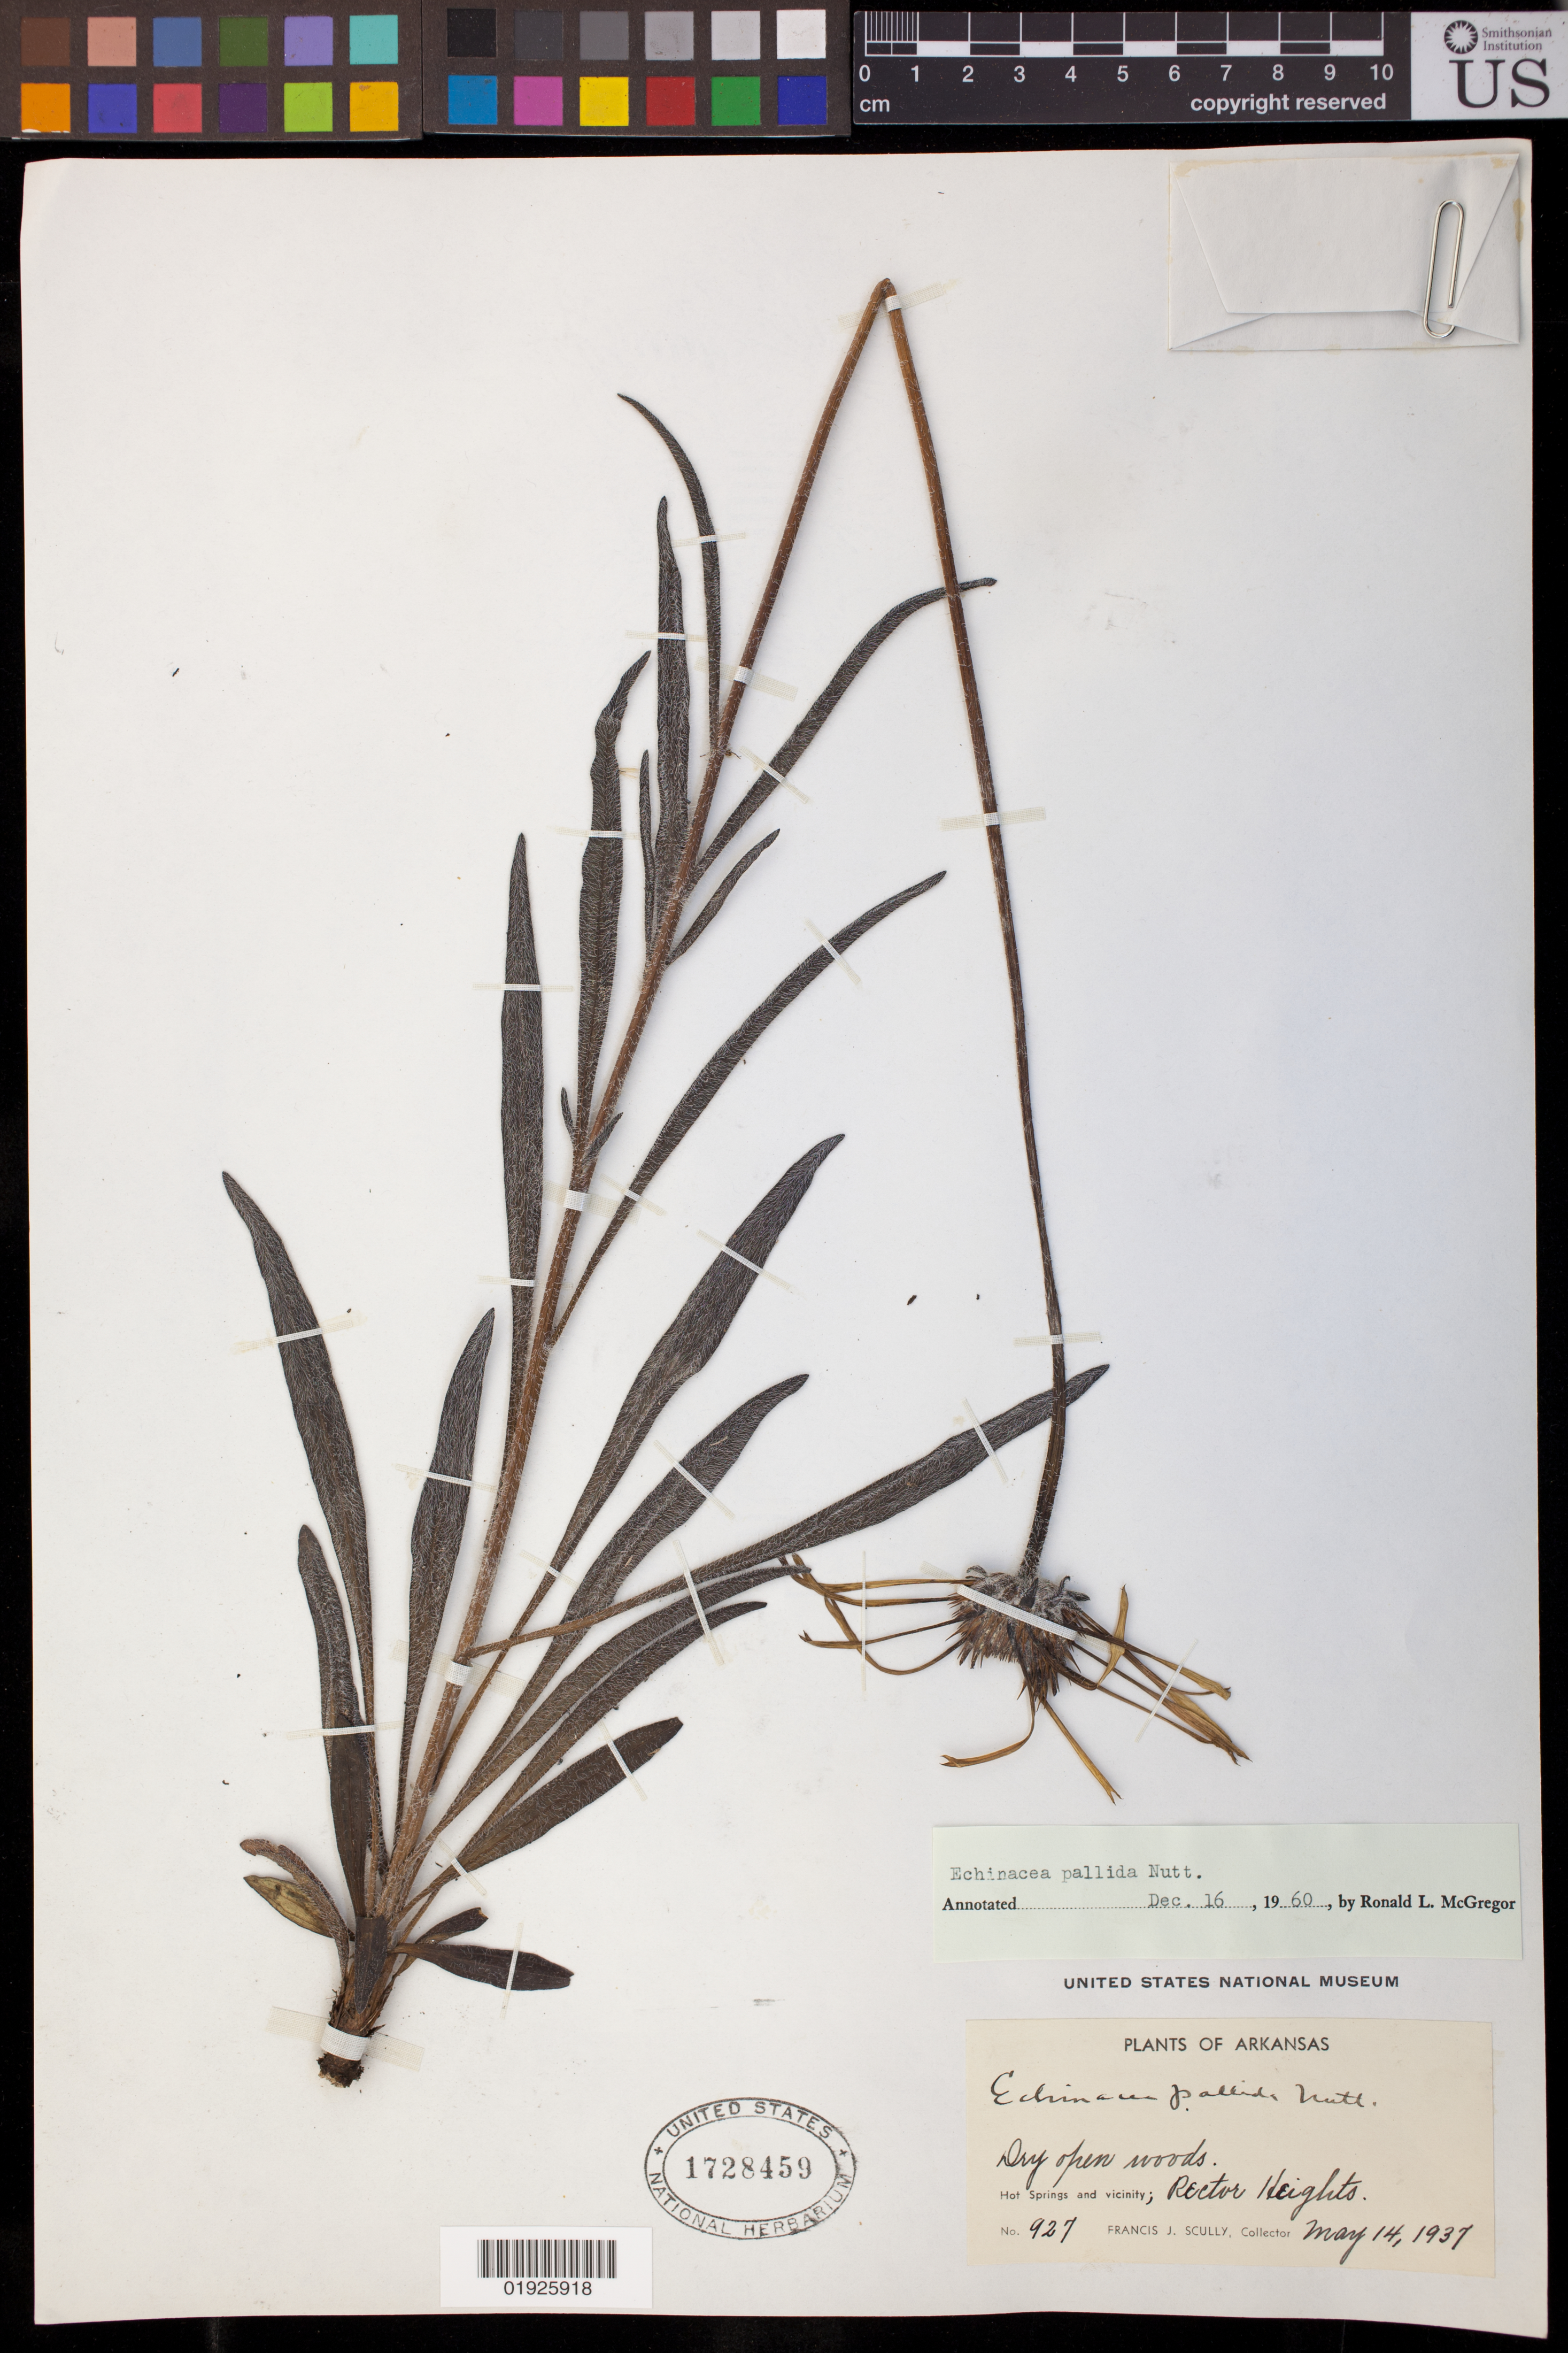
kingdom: Plantae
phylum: Tracheophyta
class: Magnoliopsida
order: Asterales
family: Asteraceae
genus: Echinacea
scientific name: Echinacea pallida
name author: (Nutt.) Nutt.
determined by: McGregor, R. L.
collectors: F. J. Scully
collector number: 927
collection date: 1937-05-14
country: United States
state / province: Arkansas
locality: Hot Springs and vicinity; Rector Heights.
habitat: Dry open woods.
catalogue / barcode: US 1728459